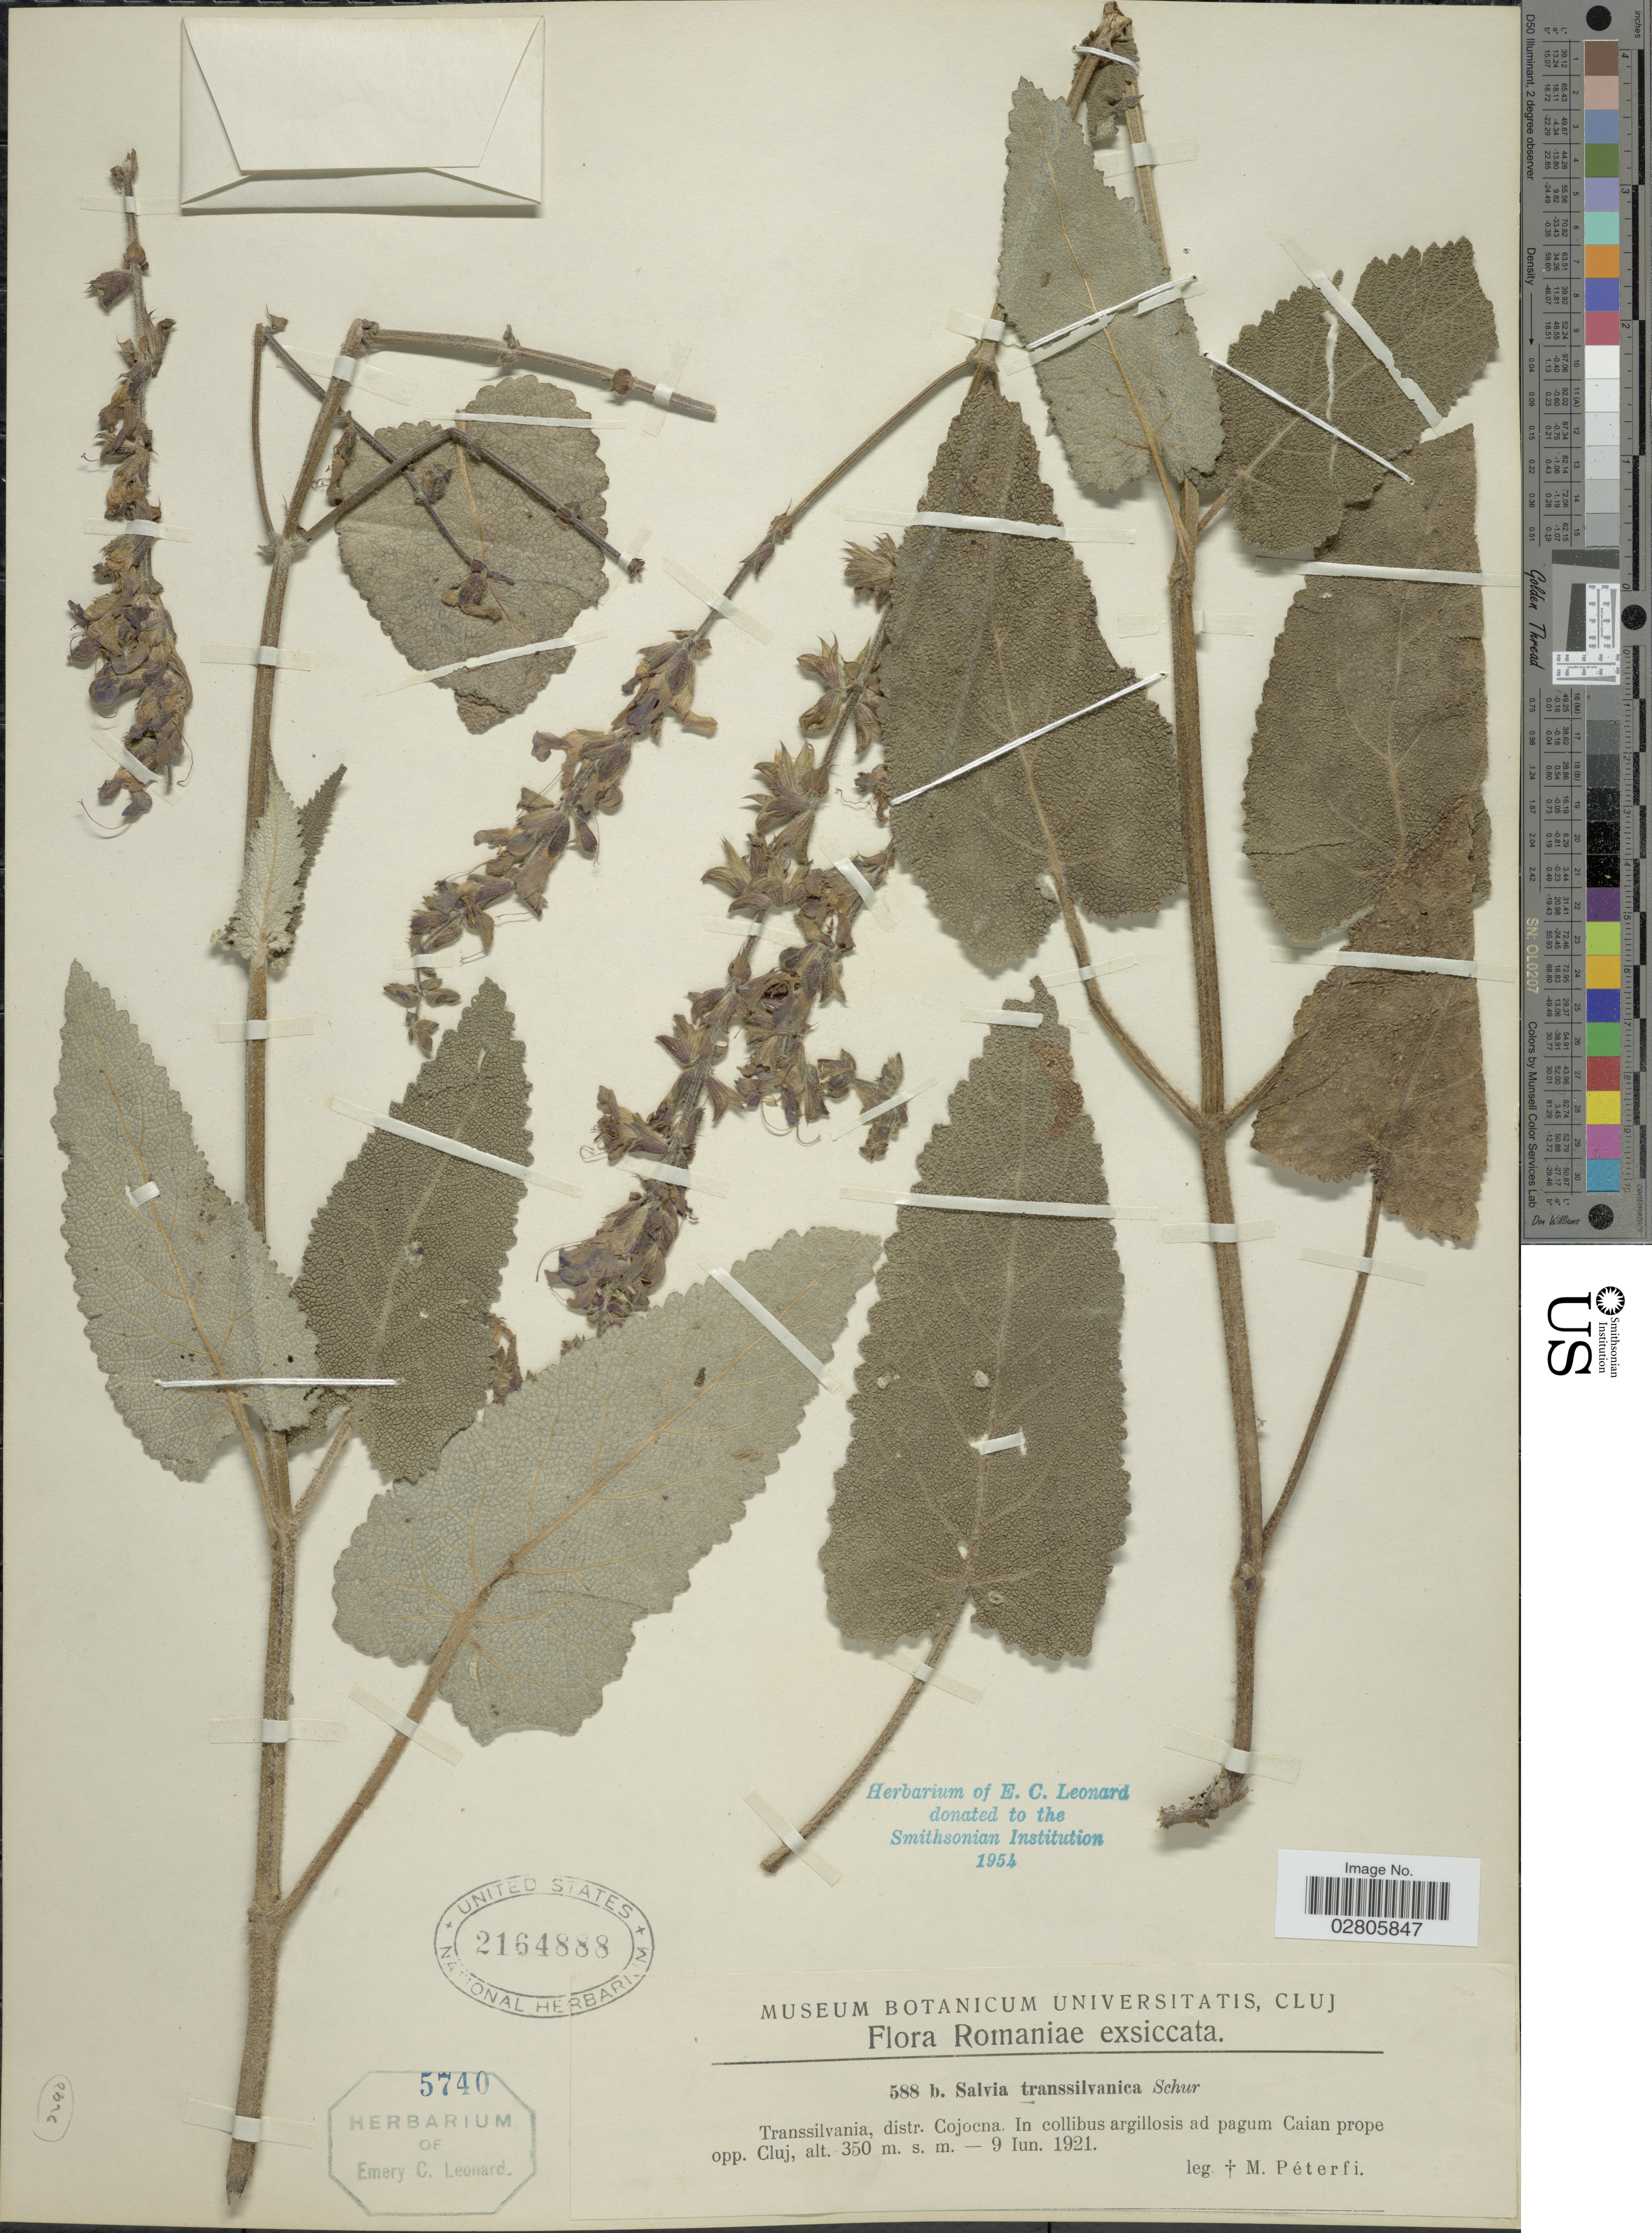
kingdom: Plantae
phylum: Tracheophyta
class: Magnoliopsida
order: Lamiales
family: Lamiaceae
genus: Salvia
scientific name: Salvia transsylvanica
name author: (Schur ex Griseb. & Schenk) Schur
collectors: M. Péterfi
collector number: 588b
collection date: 1921-06-09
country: Romania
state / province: Cluj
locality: Romaniae. Transsilvania, distr. Cojocna. In collibus argillosis ad pagum Caian prope opp. Cluj.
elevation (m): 350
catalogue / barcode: US 2164888